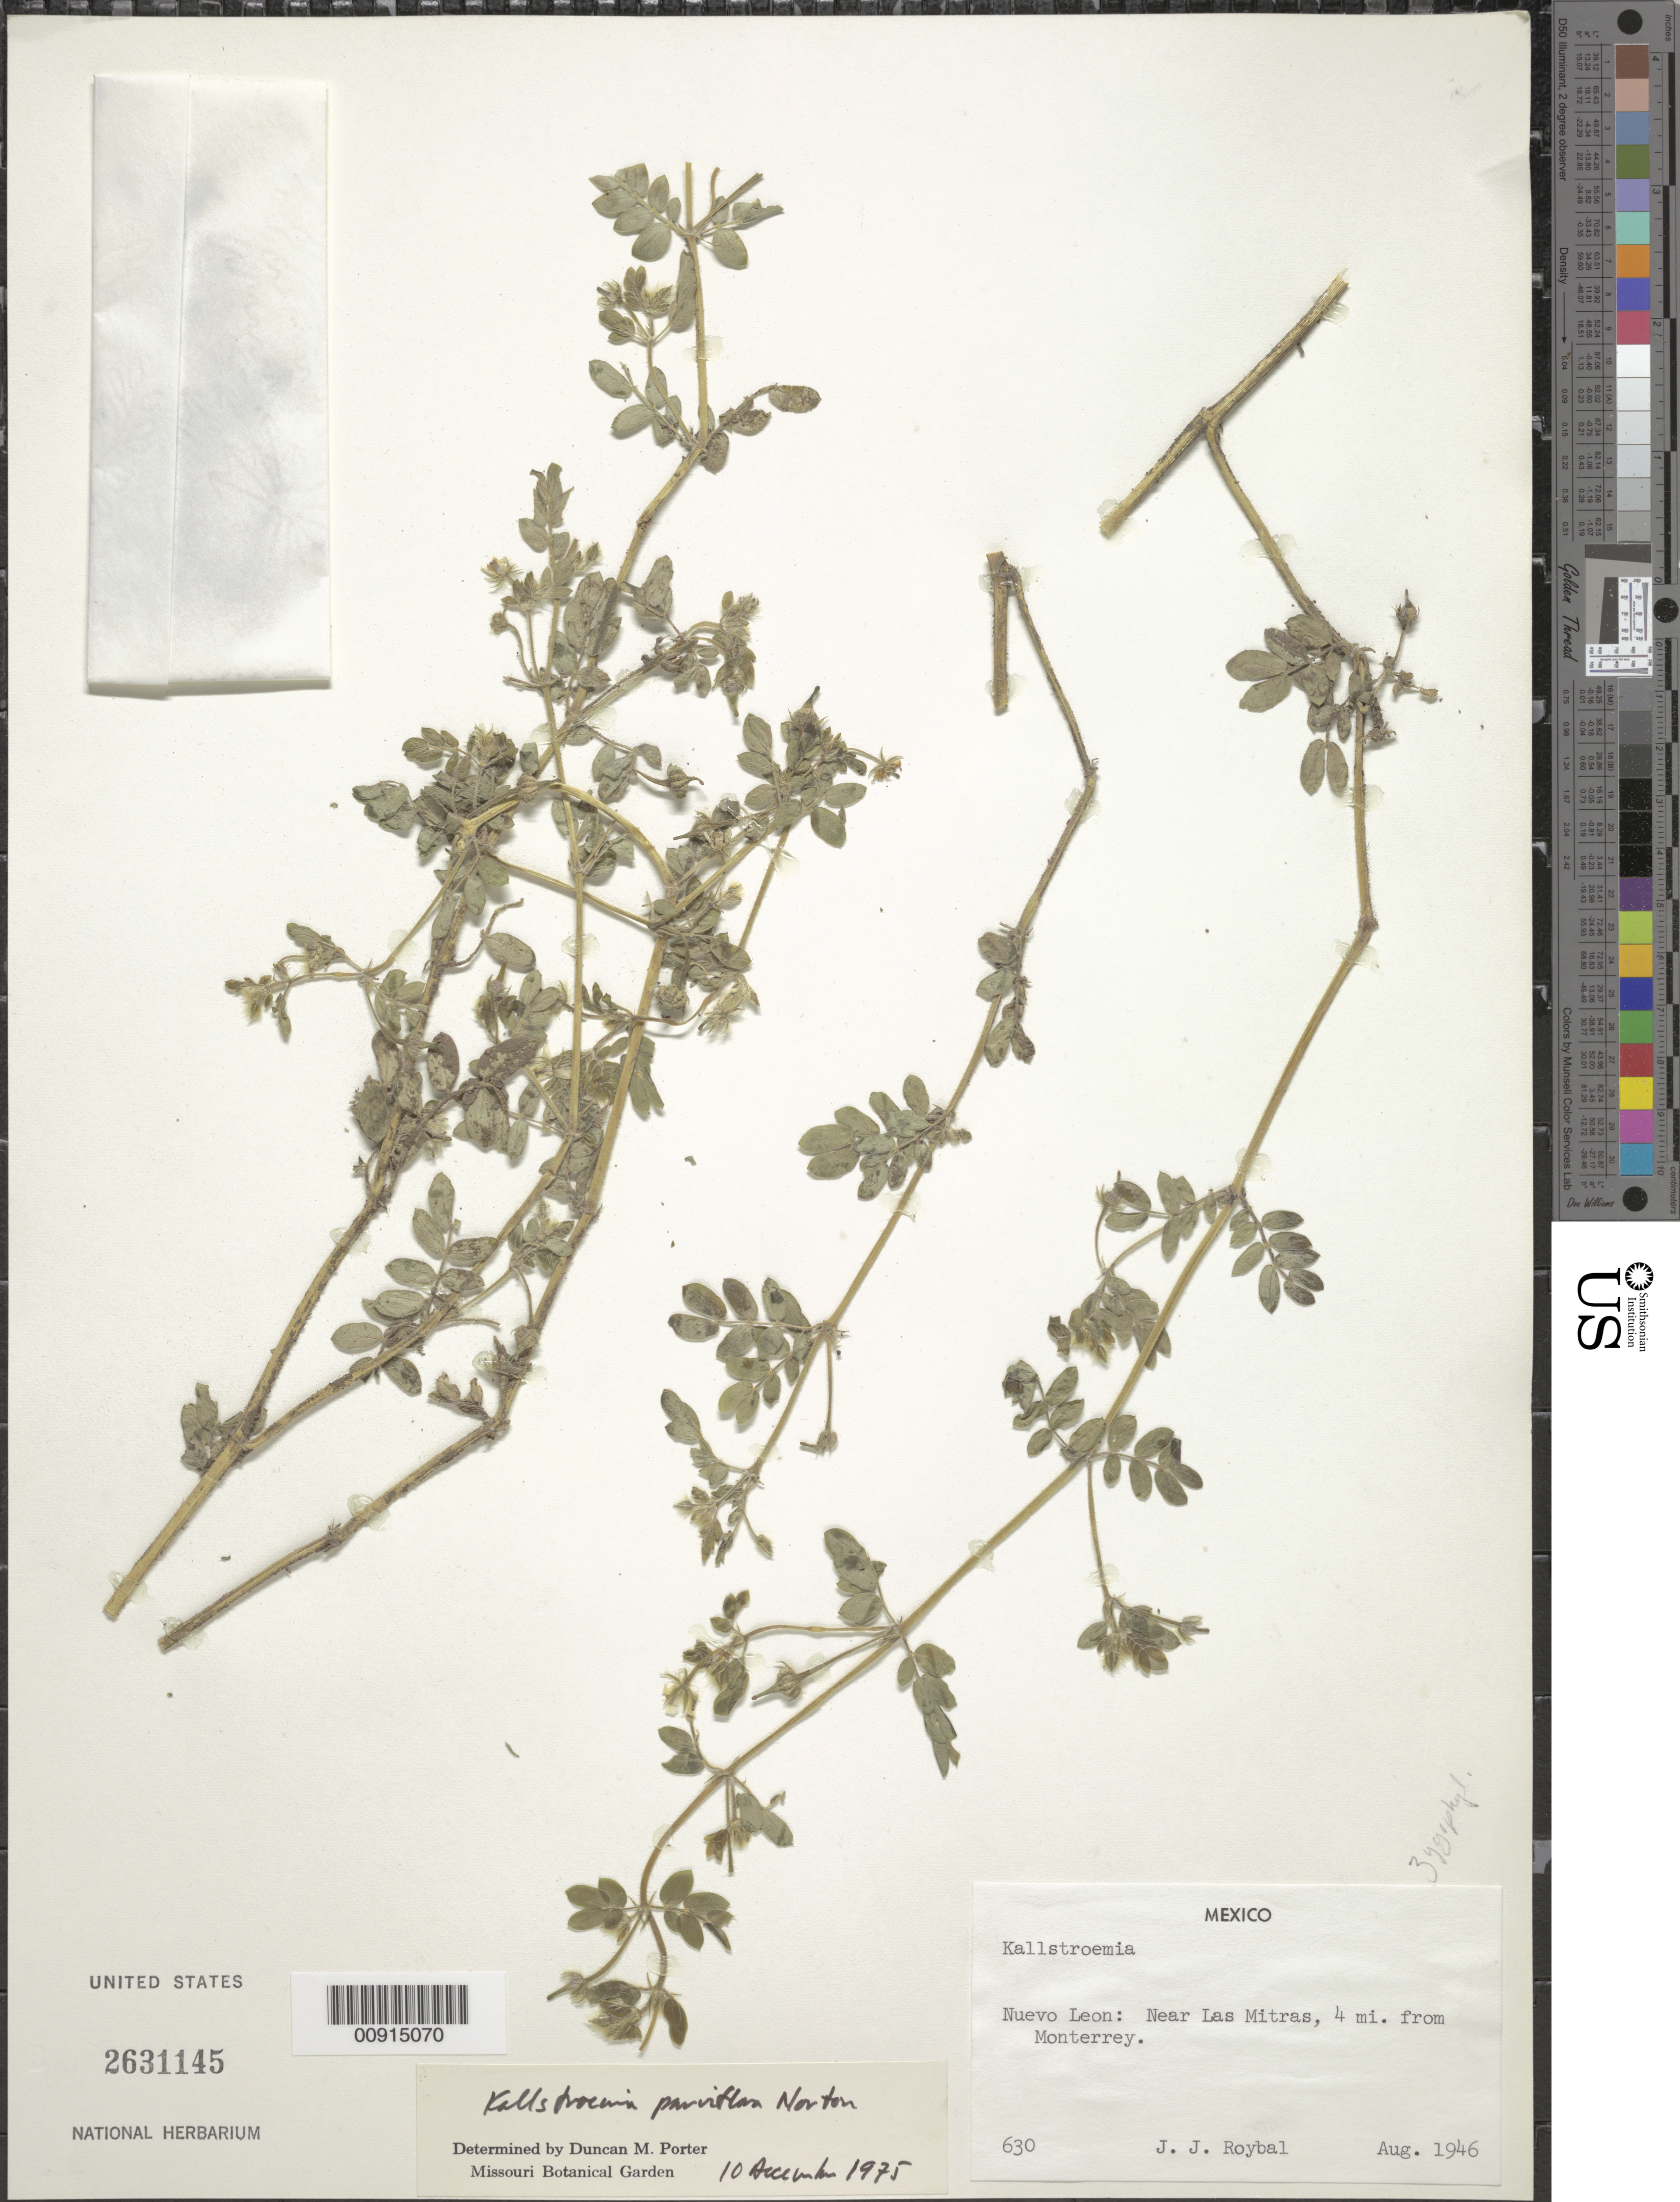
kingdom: Plantae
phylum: Tracheophyta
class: Magnoliopsida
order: Zygophyllales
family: Zygophyllaceae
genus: Kallstroemia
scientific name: Kallstroemia parviflora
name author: Norton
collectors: J. J. Roybal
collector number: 630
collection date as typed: Aug 1946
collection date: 1946-08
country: Mexico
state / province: Nuevo León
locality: Nuevo León: Near Las Mitras, 4 mi. from Monterrey.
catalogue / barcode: US 2631145